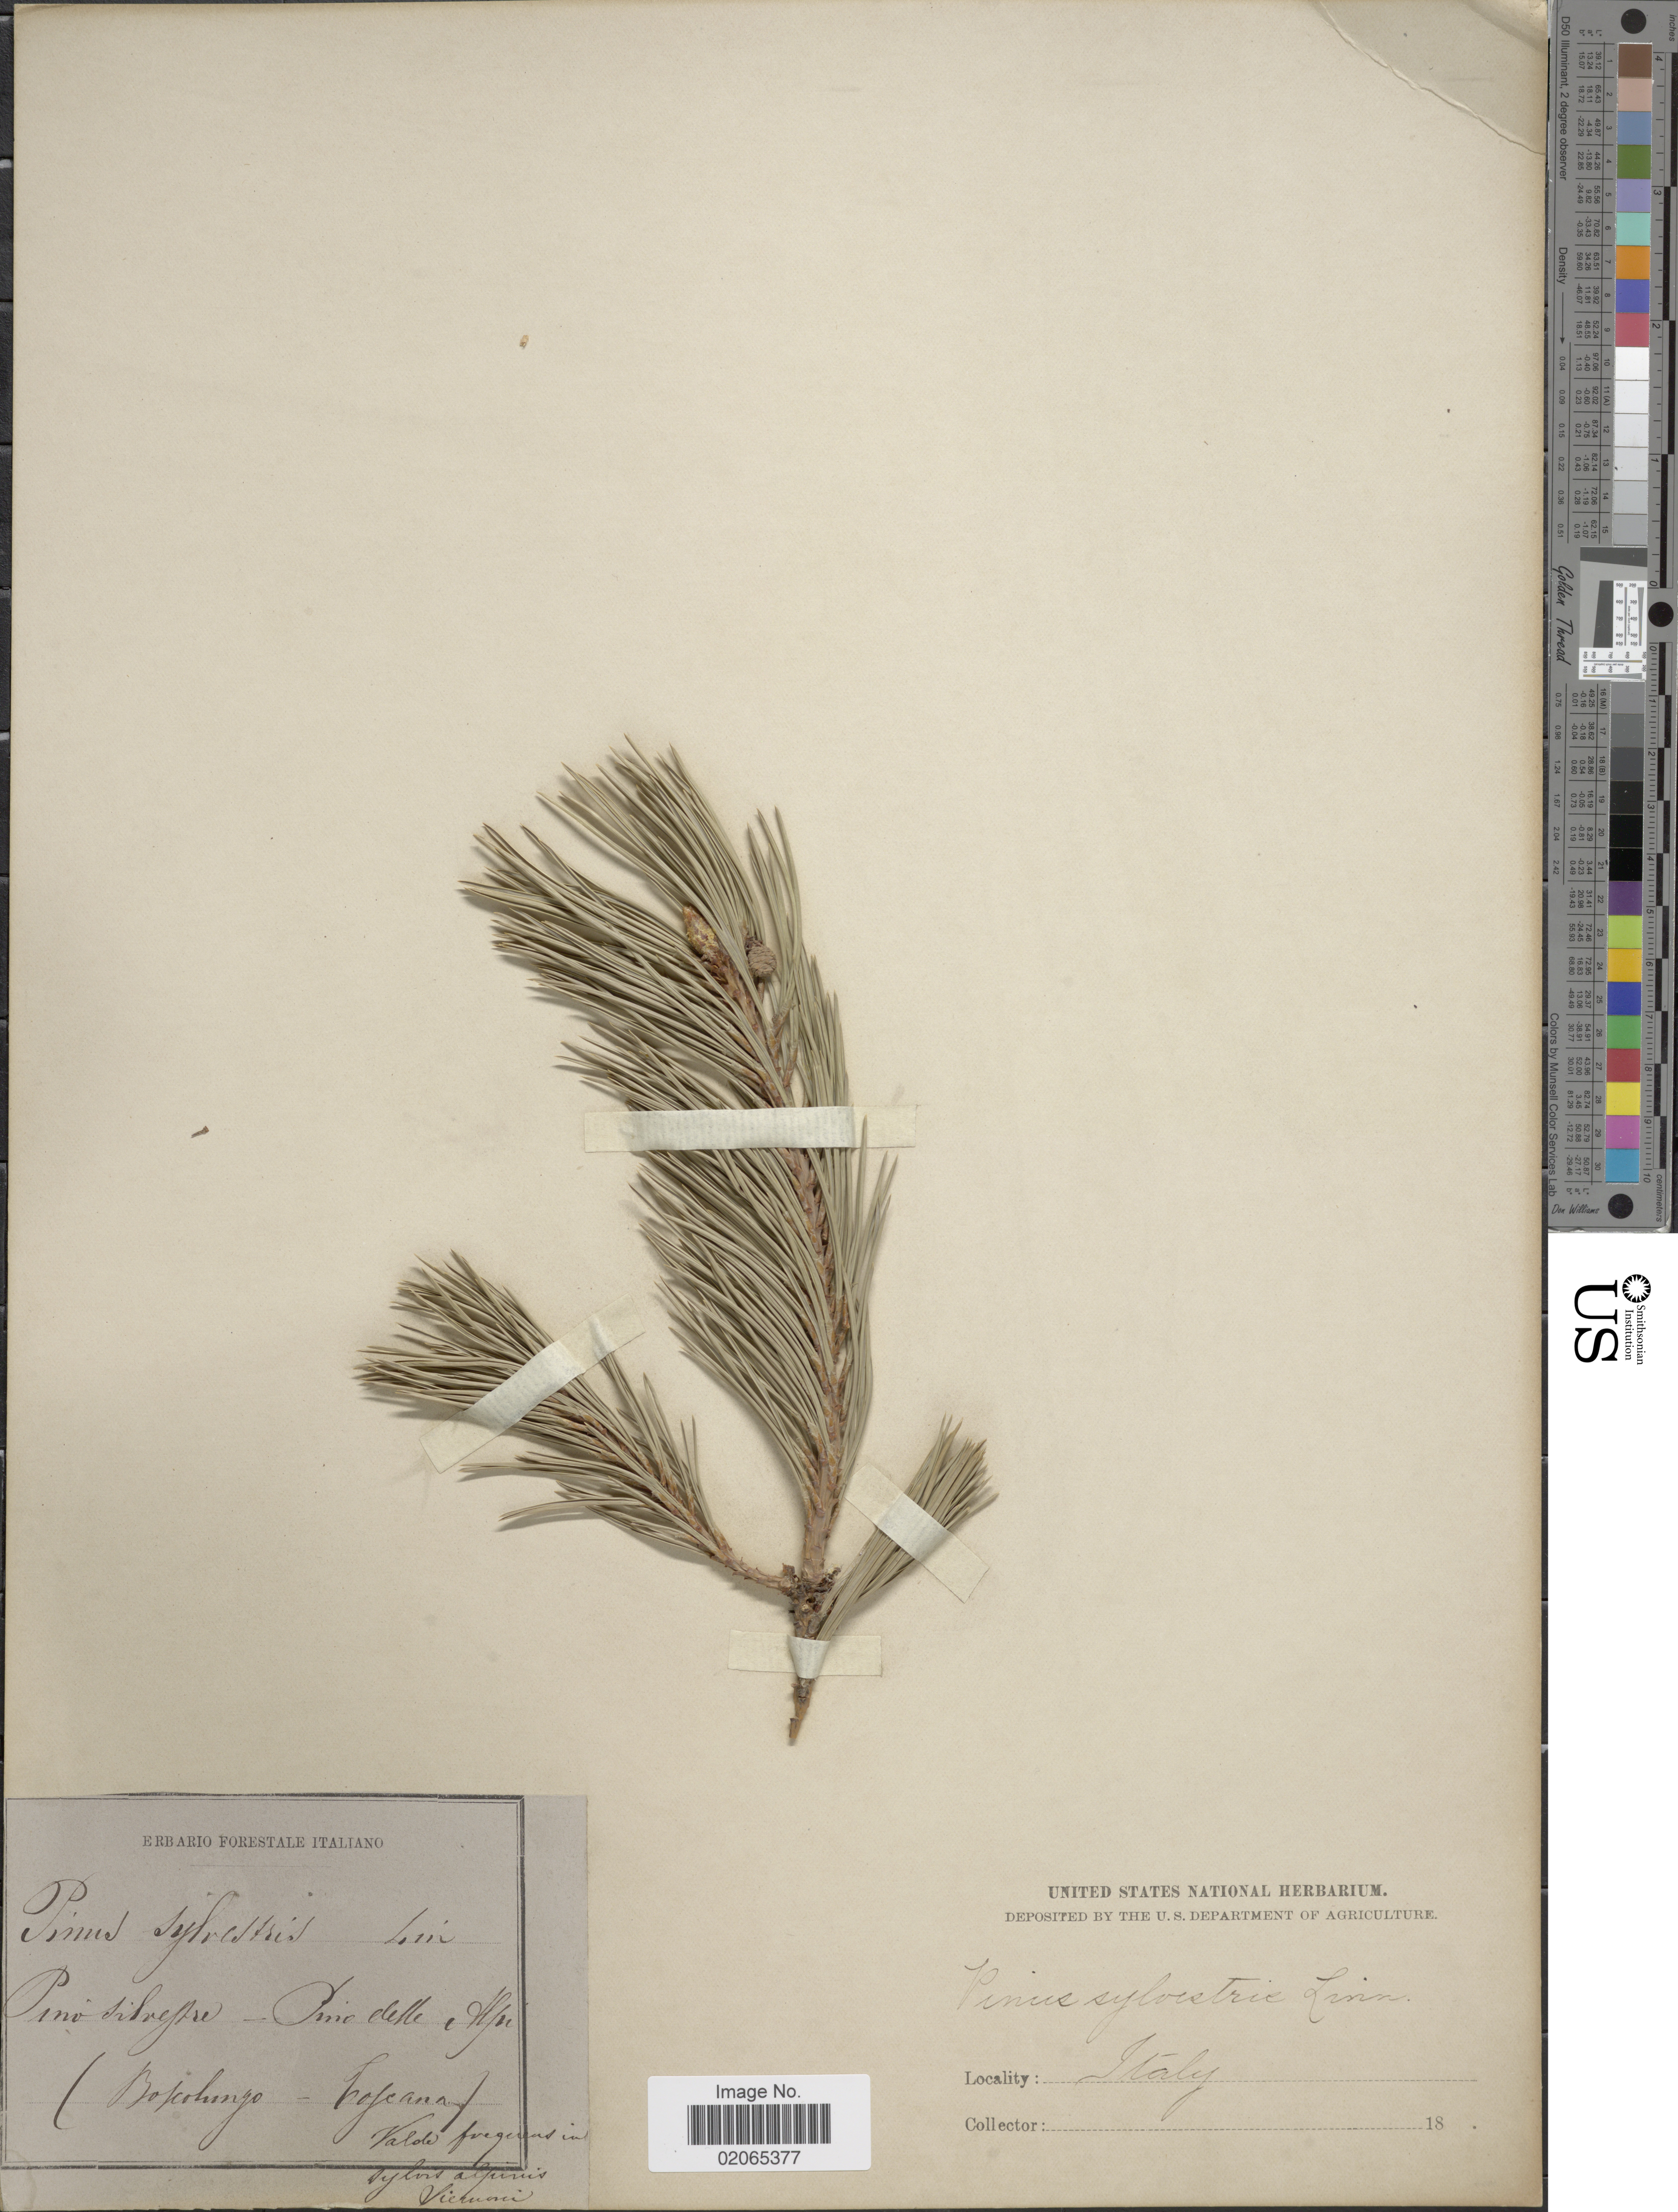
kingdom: Plantae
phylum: Tracheophyta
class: Pinopsida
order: Pinales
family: Pinaceae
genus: Pinus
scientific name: Pinus sylvestris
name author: L.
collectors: Ex herb. Forestale Italiano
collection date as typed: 18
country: Italy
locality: Pino silvestre - Pine delle [illegible text]. (Bokohungo - [illegible text])